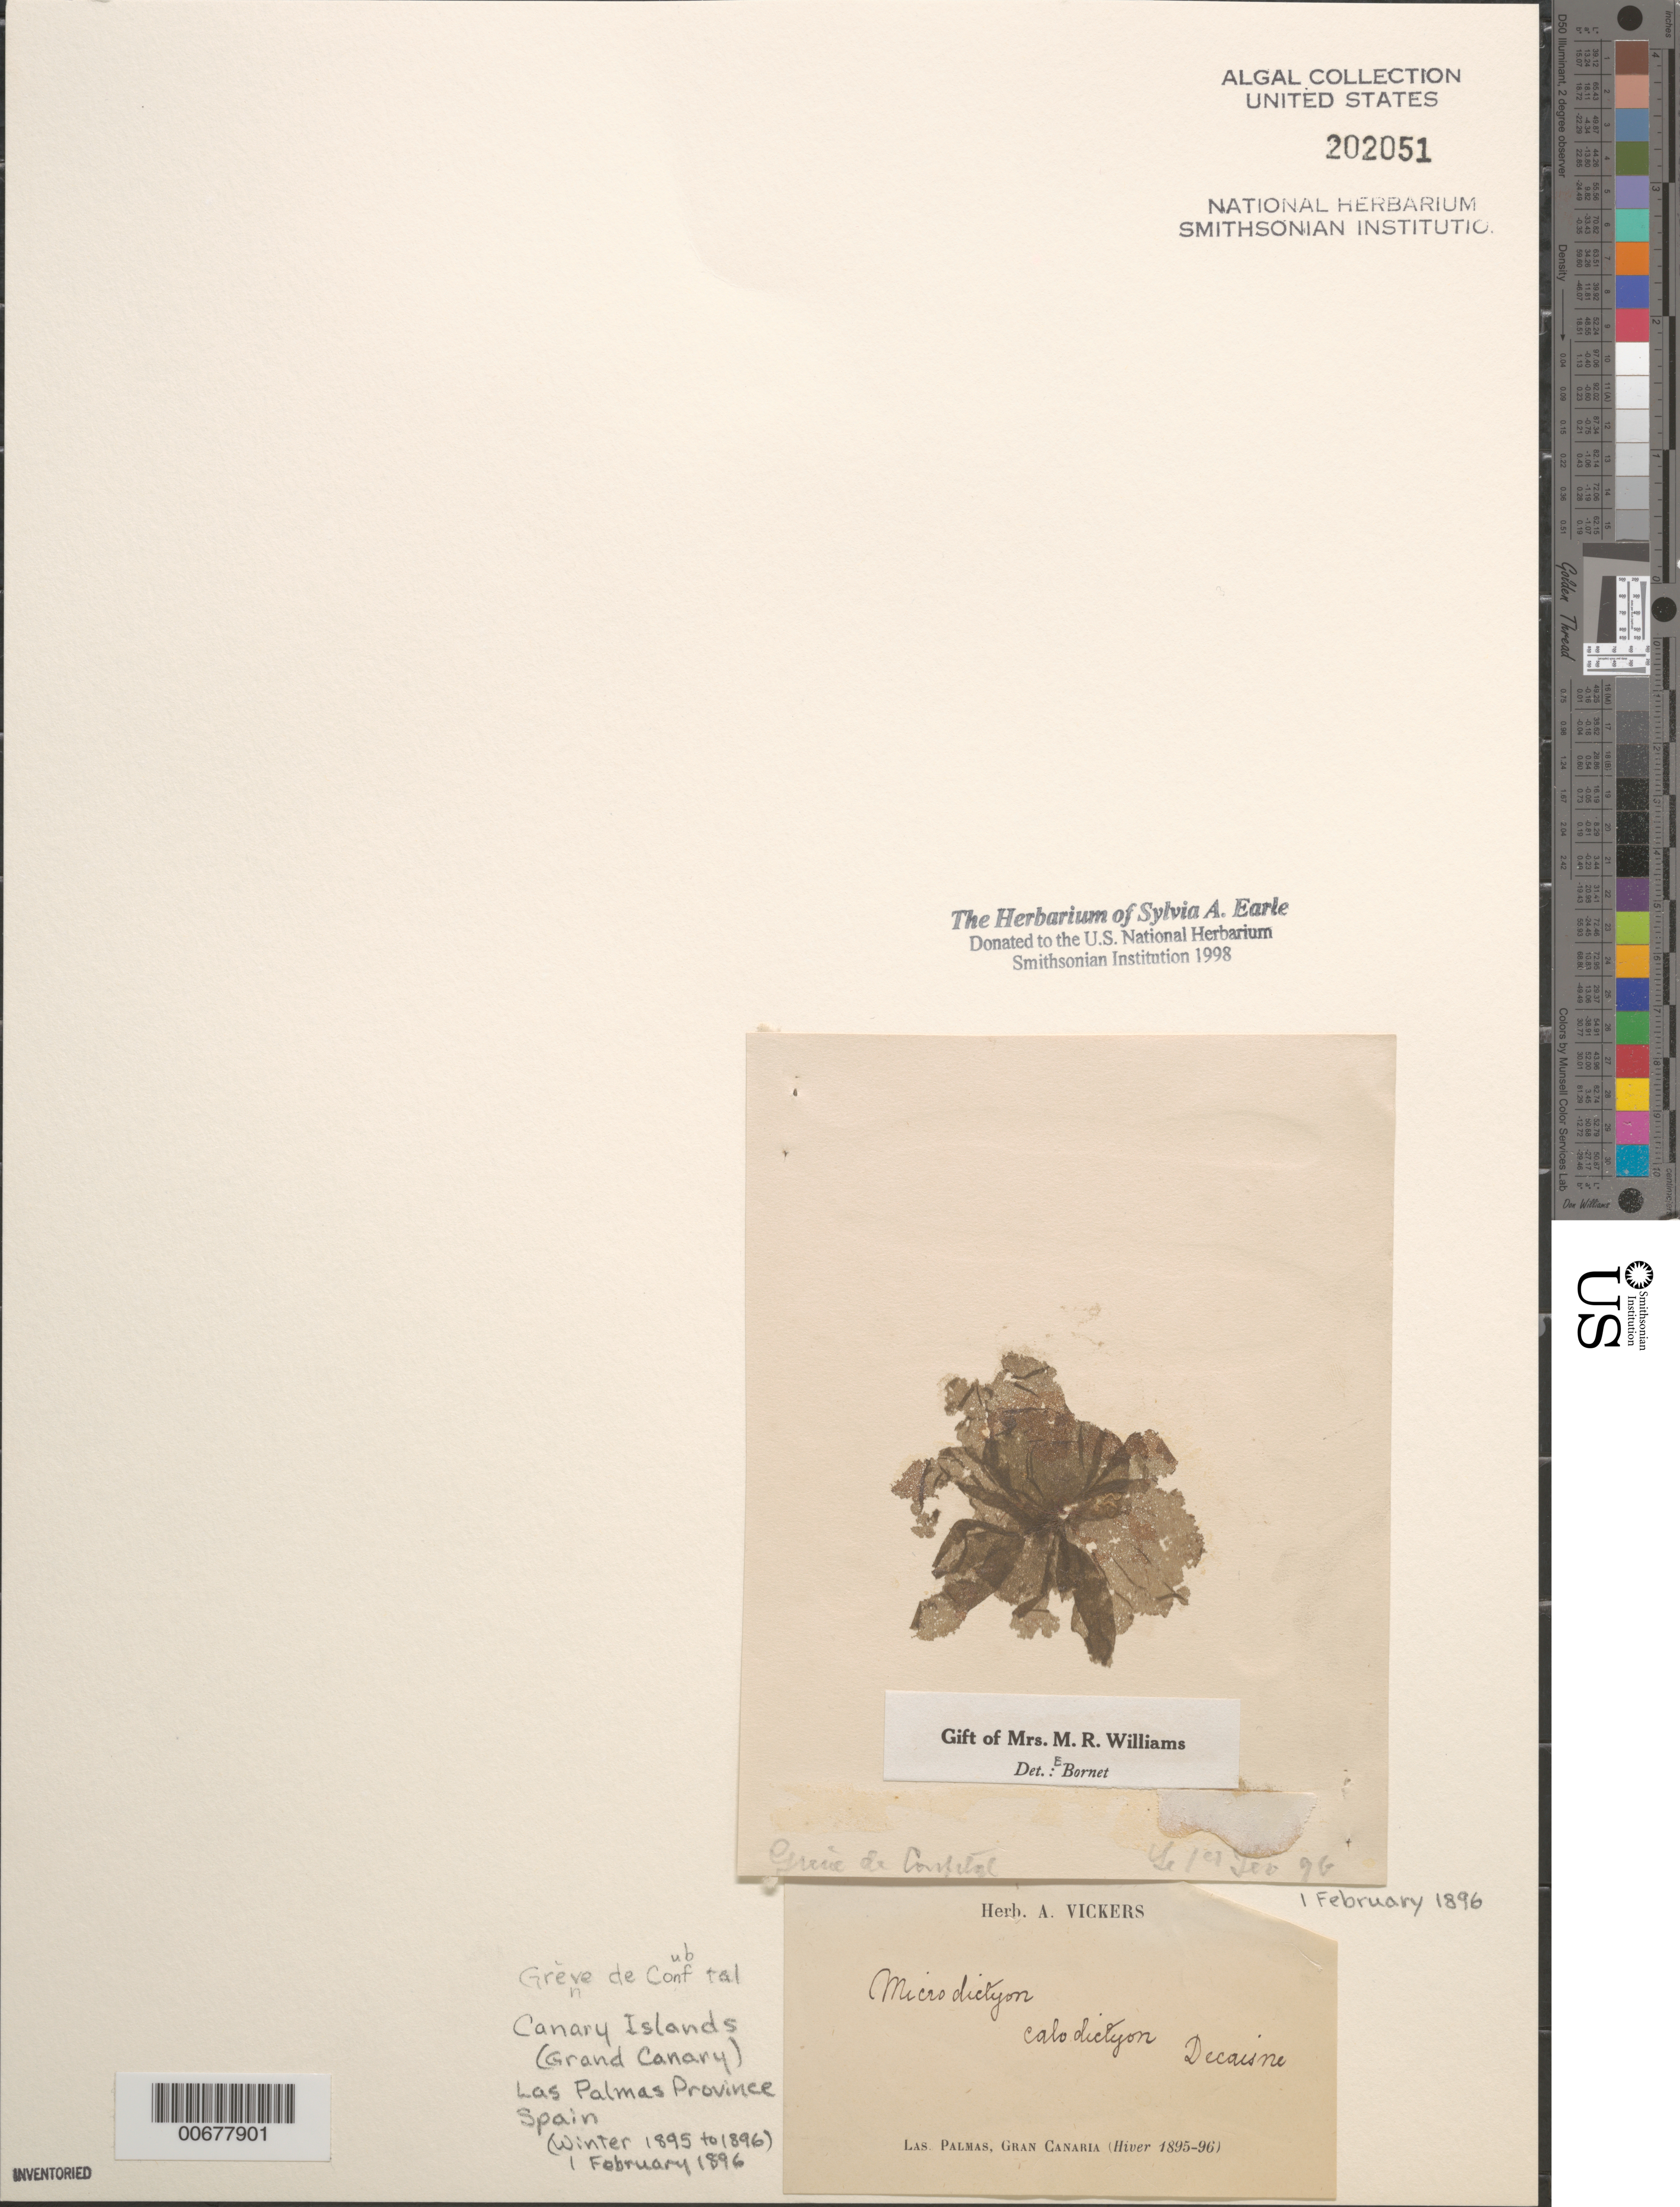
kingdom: Plantae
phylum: Chlorophyta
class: Ulvophyceae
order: Cladophorales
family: Anadyomenaceae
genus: Microdictyon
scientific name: Microdictyon umbilicatum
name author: (Velley) Zanardini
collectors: Mrs. M. R. Williams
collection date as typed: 01 Feb 1896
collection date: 1896-02-01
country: Spain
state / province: Canarias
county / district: Las Palmas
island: Grand Canary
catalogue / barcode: US 202051